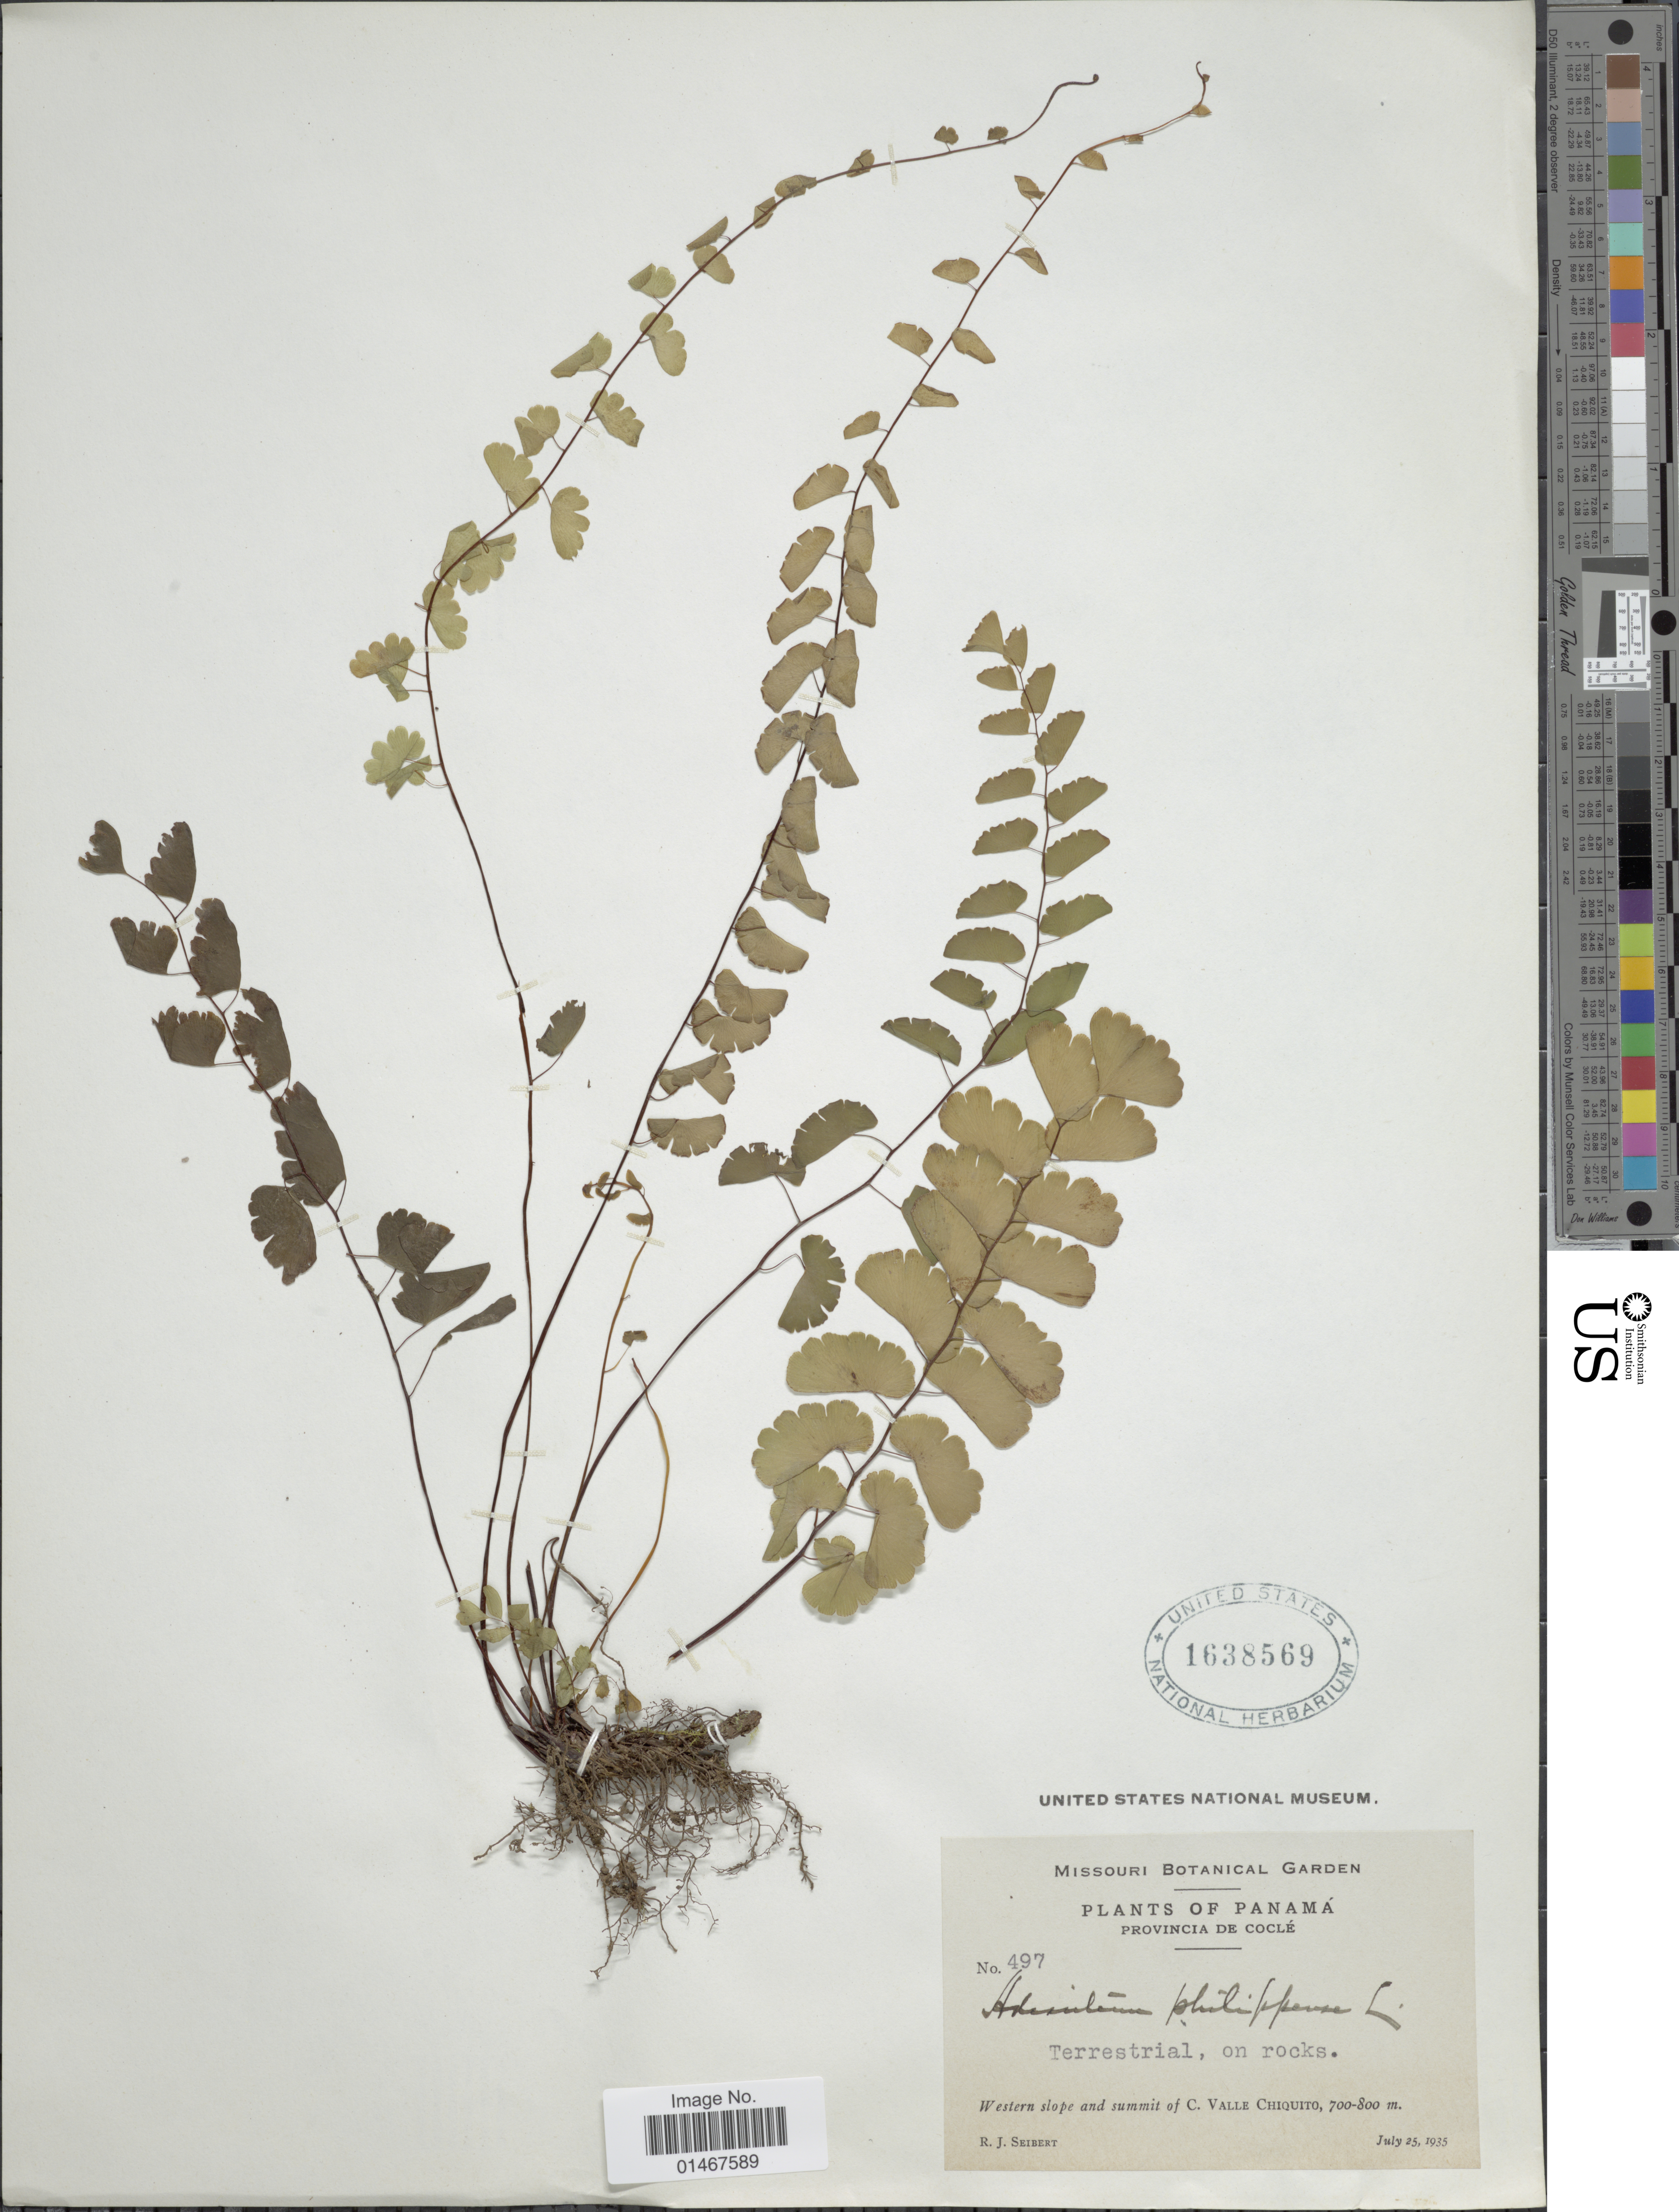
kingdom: Plantae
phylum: Tracheophyta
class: Polypodiopsida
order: Polypodiales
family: Pteridaceae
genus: Adiantum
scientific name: Adiantum philippense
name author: L.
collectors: R. J. Seibert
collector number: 497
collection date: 1935-07-25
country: Panama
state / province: Panamá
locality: Provincia de Cocle. Western slope and summit of C. Valle Chiquito.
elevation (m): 700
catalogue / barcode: US 1638569